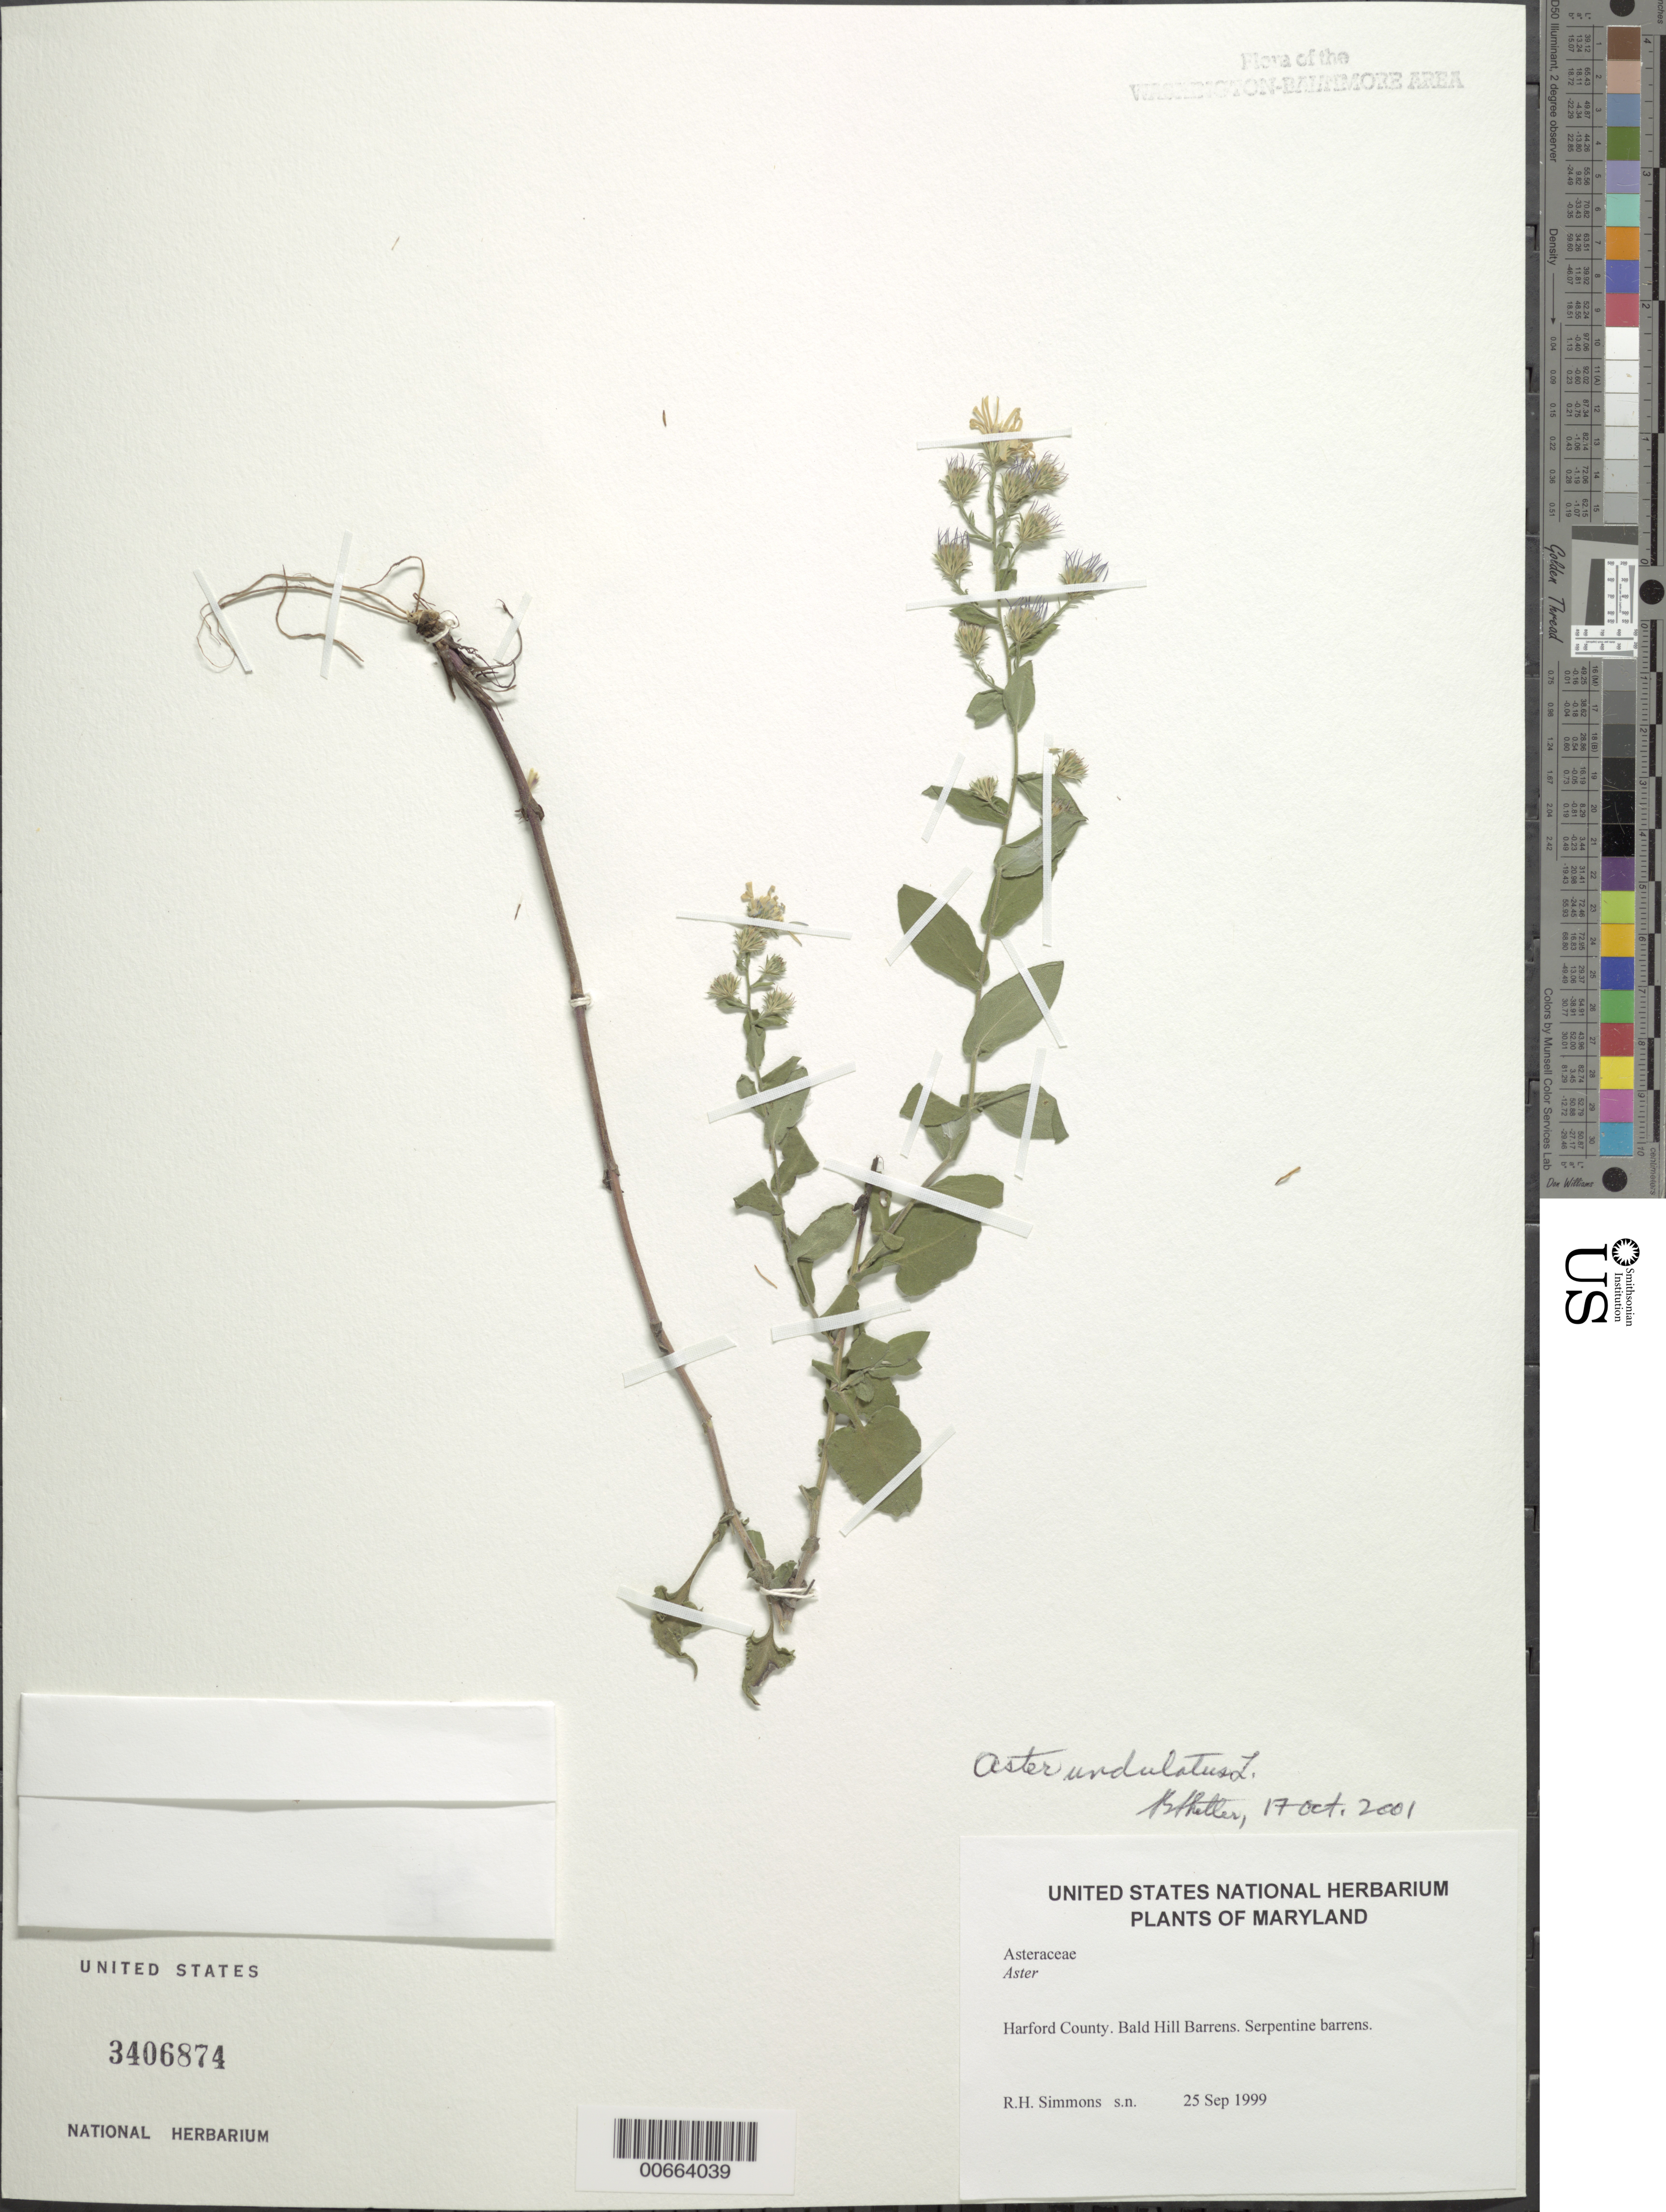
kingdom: Plantae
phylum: Tracheophyta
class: Magnoliopsida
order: Asterales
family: Asteraceae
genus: Symphyotrichum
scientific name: Symphyotrichum undulatum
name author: (L.) G.L. Nesom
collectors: R. H. Simmons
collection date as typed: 25 Sep 1999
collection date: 1999-09-25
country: United States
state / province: Maryland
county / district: Harford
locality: Bald Hill barrens.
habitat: Serpentine barrens.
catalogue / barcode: US 3406874